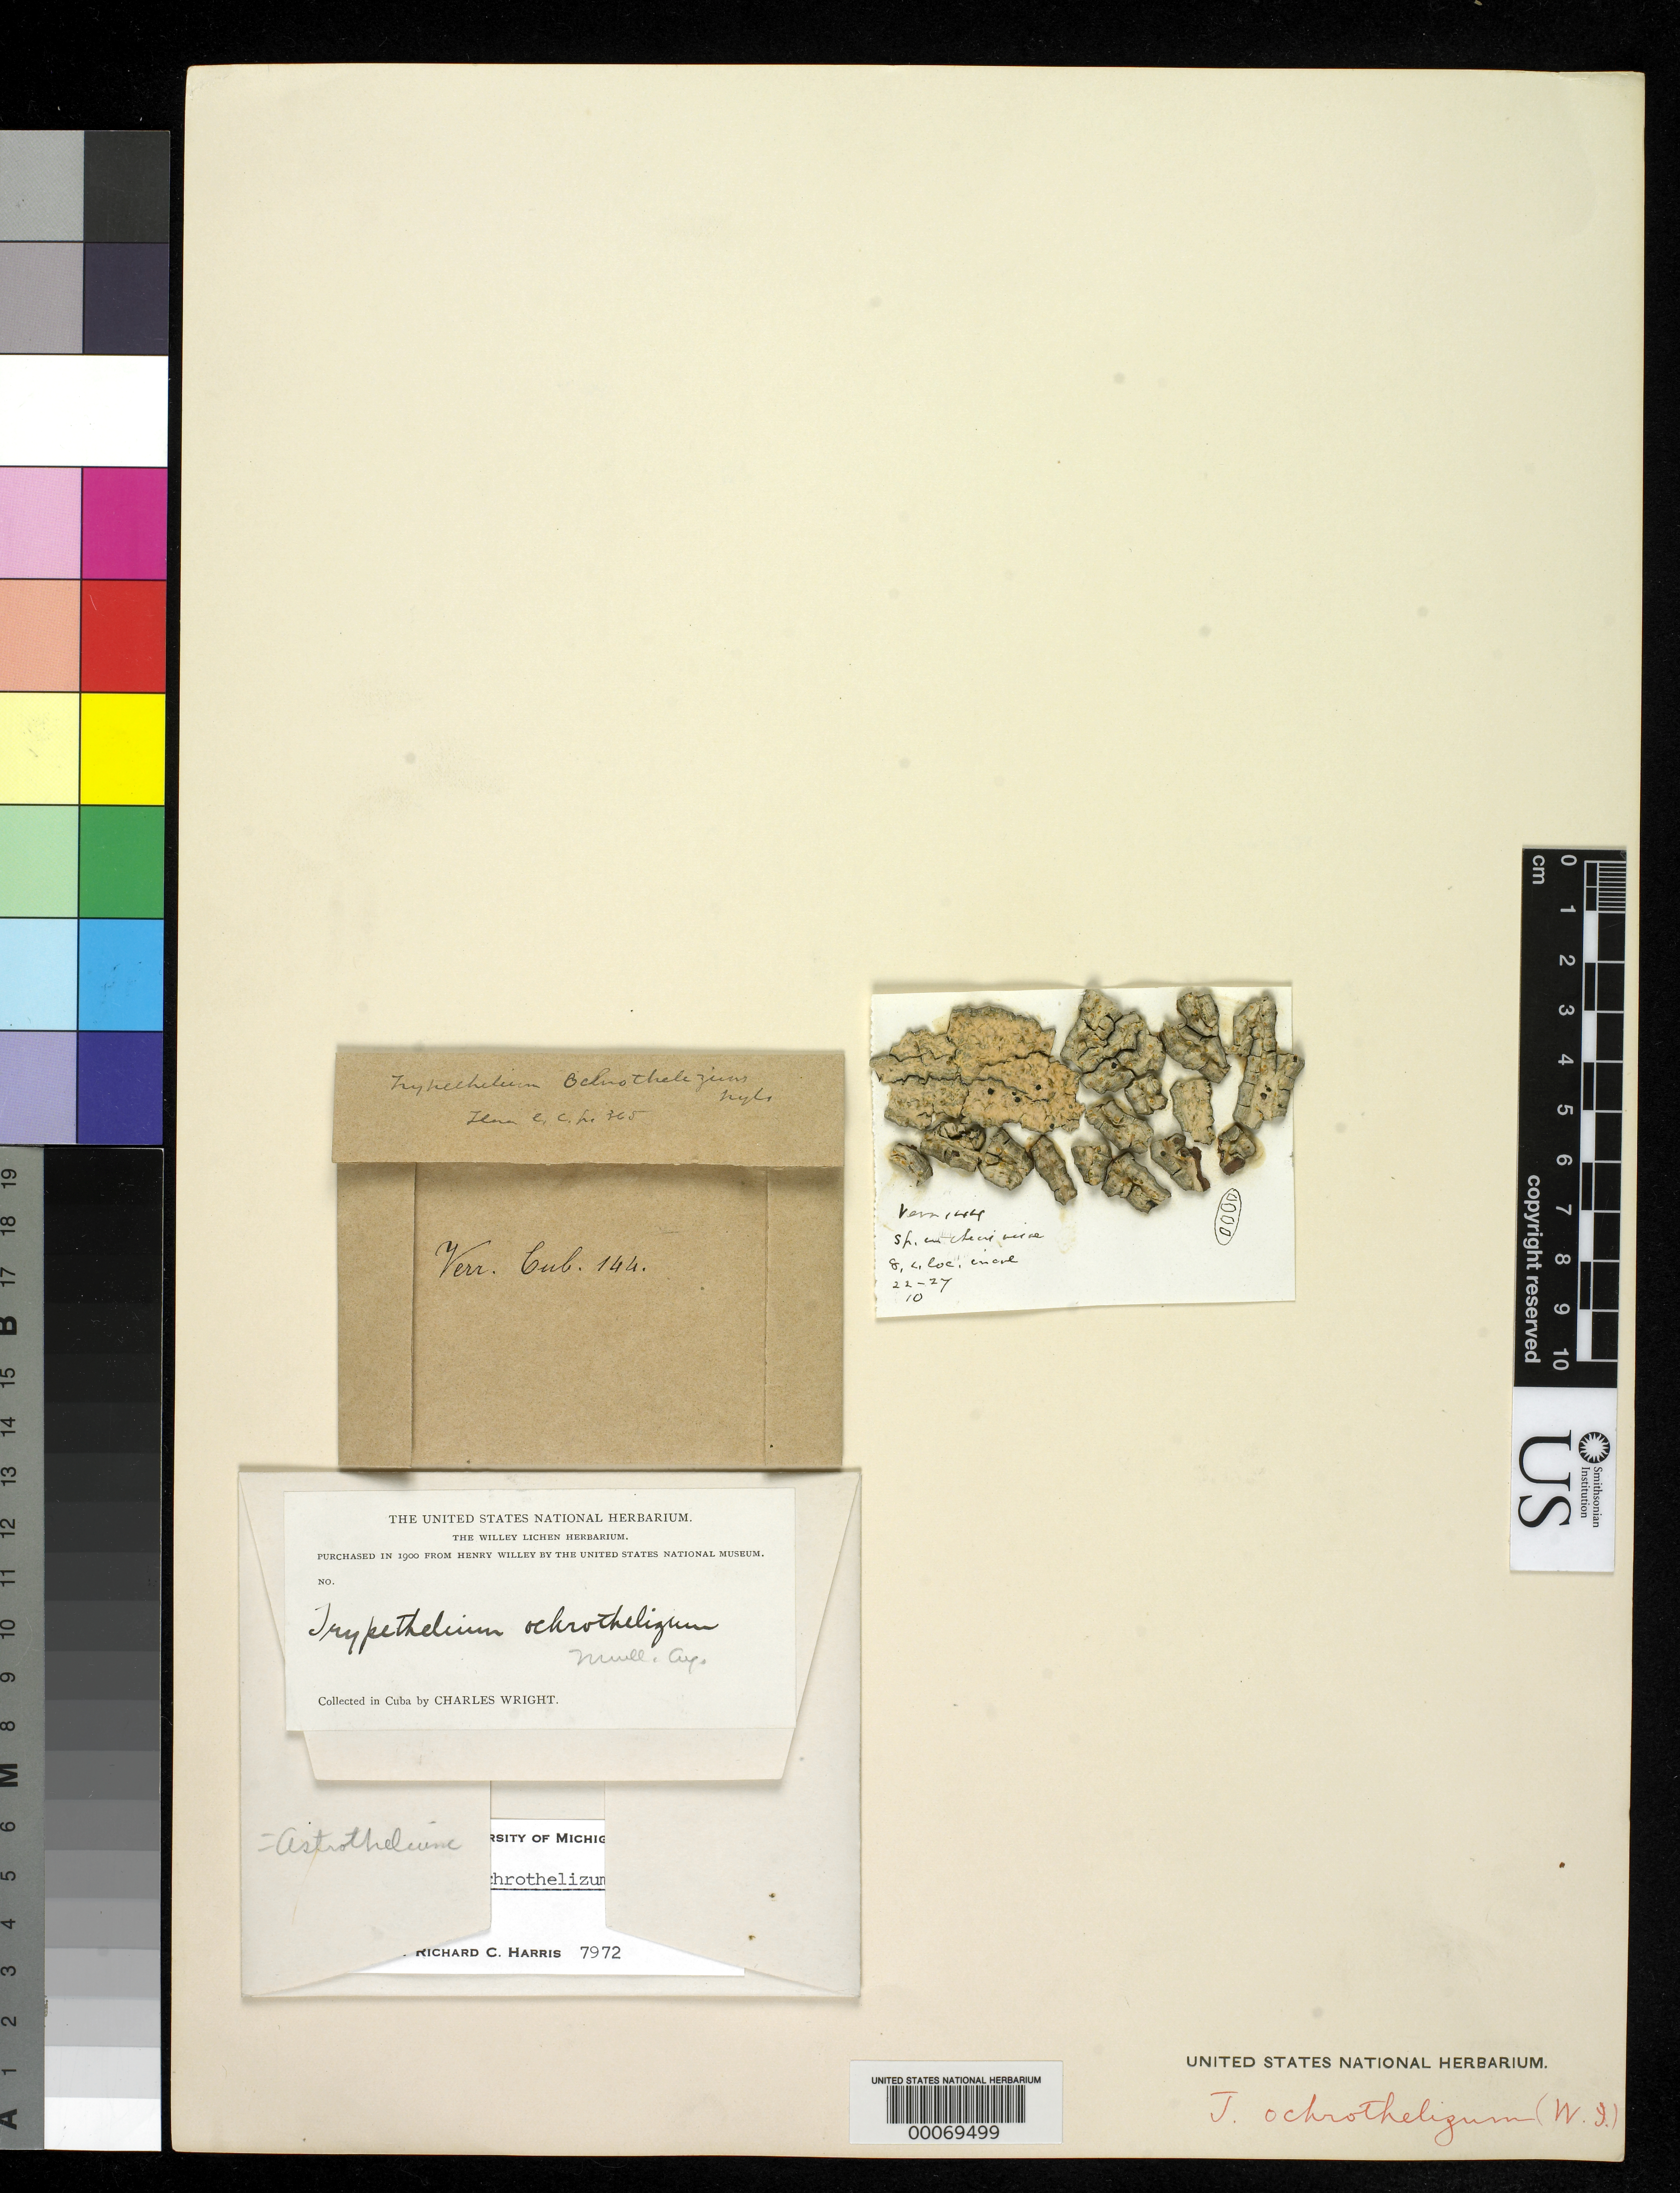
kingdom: Fungi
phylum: Ascomycota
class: Dothideomycetes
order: Trypetheliales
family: Trypetheliaceae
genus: Trypethelium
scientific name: Trypethelium ochrothelizum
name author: Müll. Arg.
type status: Isotype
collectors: C. Wright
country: Cuba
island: Greater Antilles